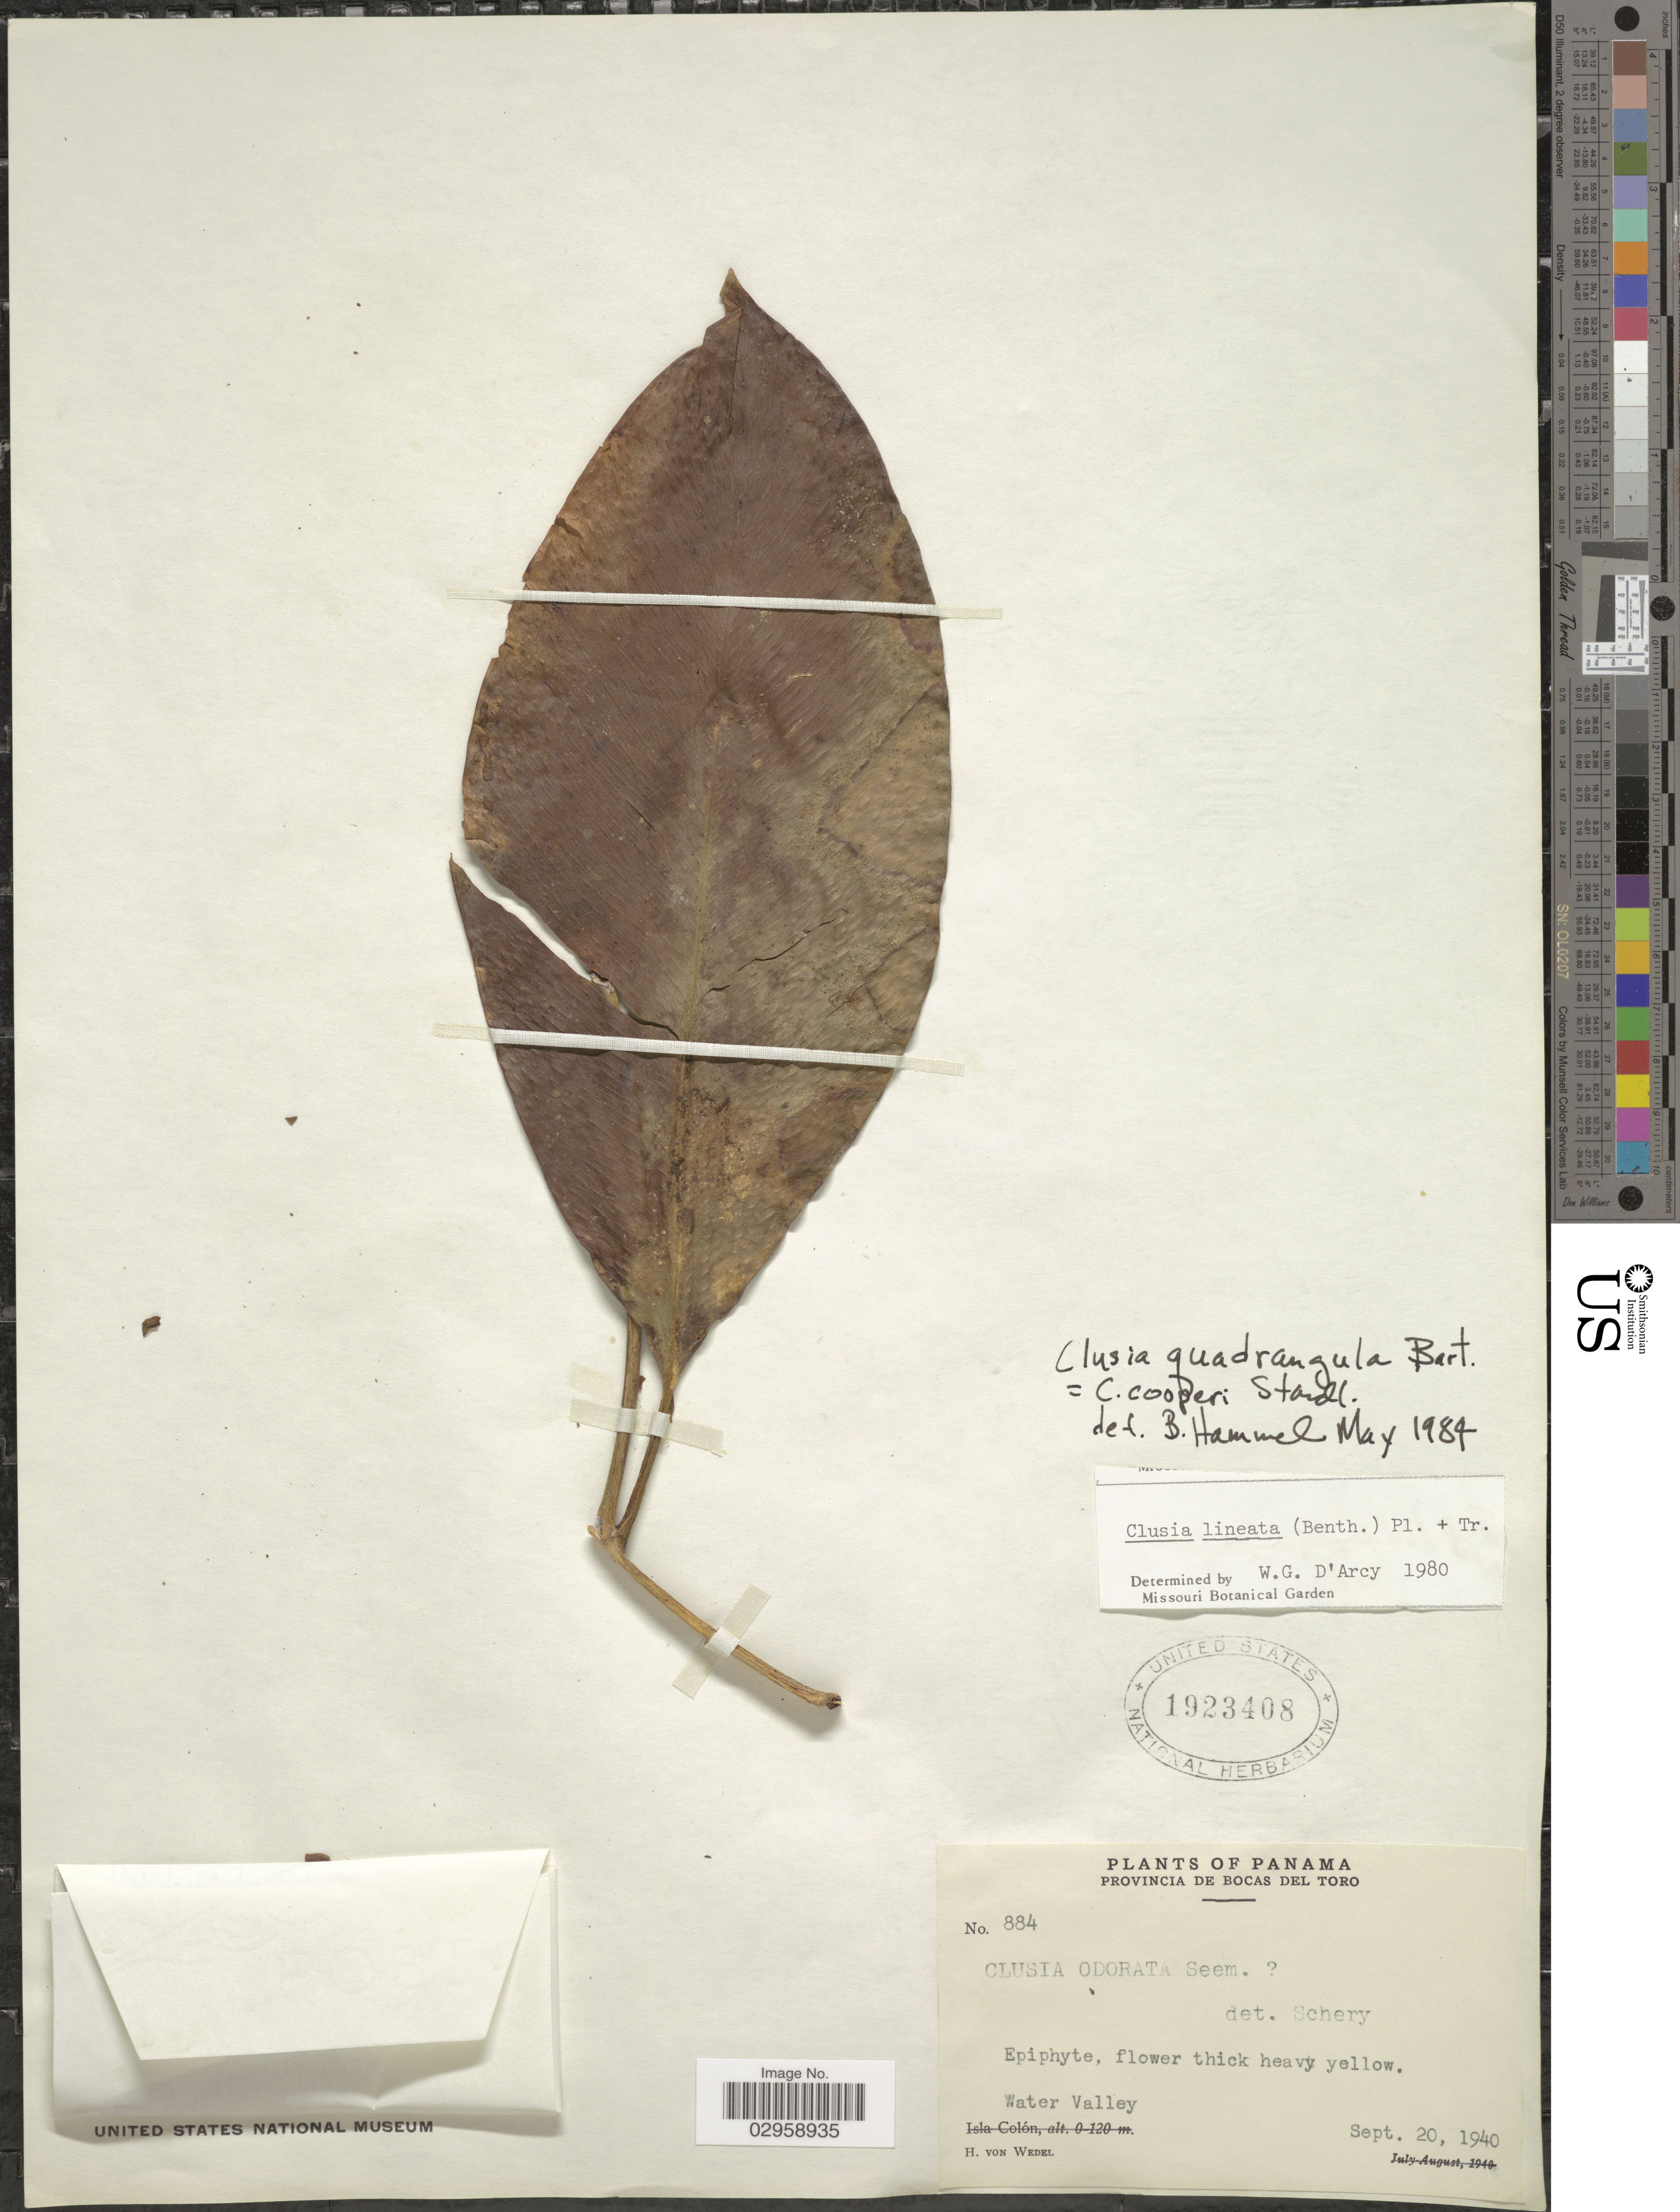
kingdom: Plantae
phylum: Tracheophyta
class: Magnoliopsida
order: Malpighiales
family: Clusiaceae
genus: Clusia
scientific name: Clusia quadrangula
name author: Bartlett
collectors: H. von Wedel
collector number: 884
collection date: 1940-09-20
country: Panama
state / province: Bocas del Toro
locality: Water Valley.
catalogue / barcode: US 1923408